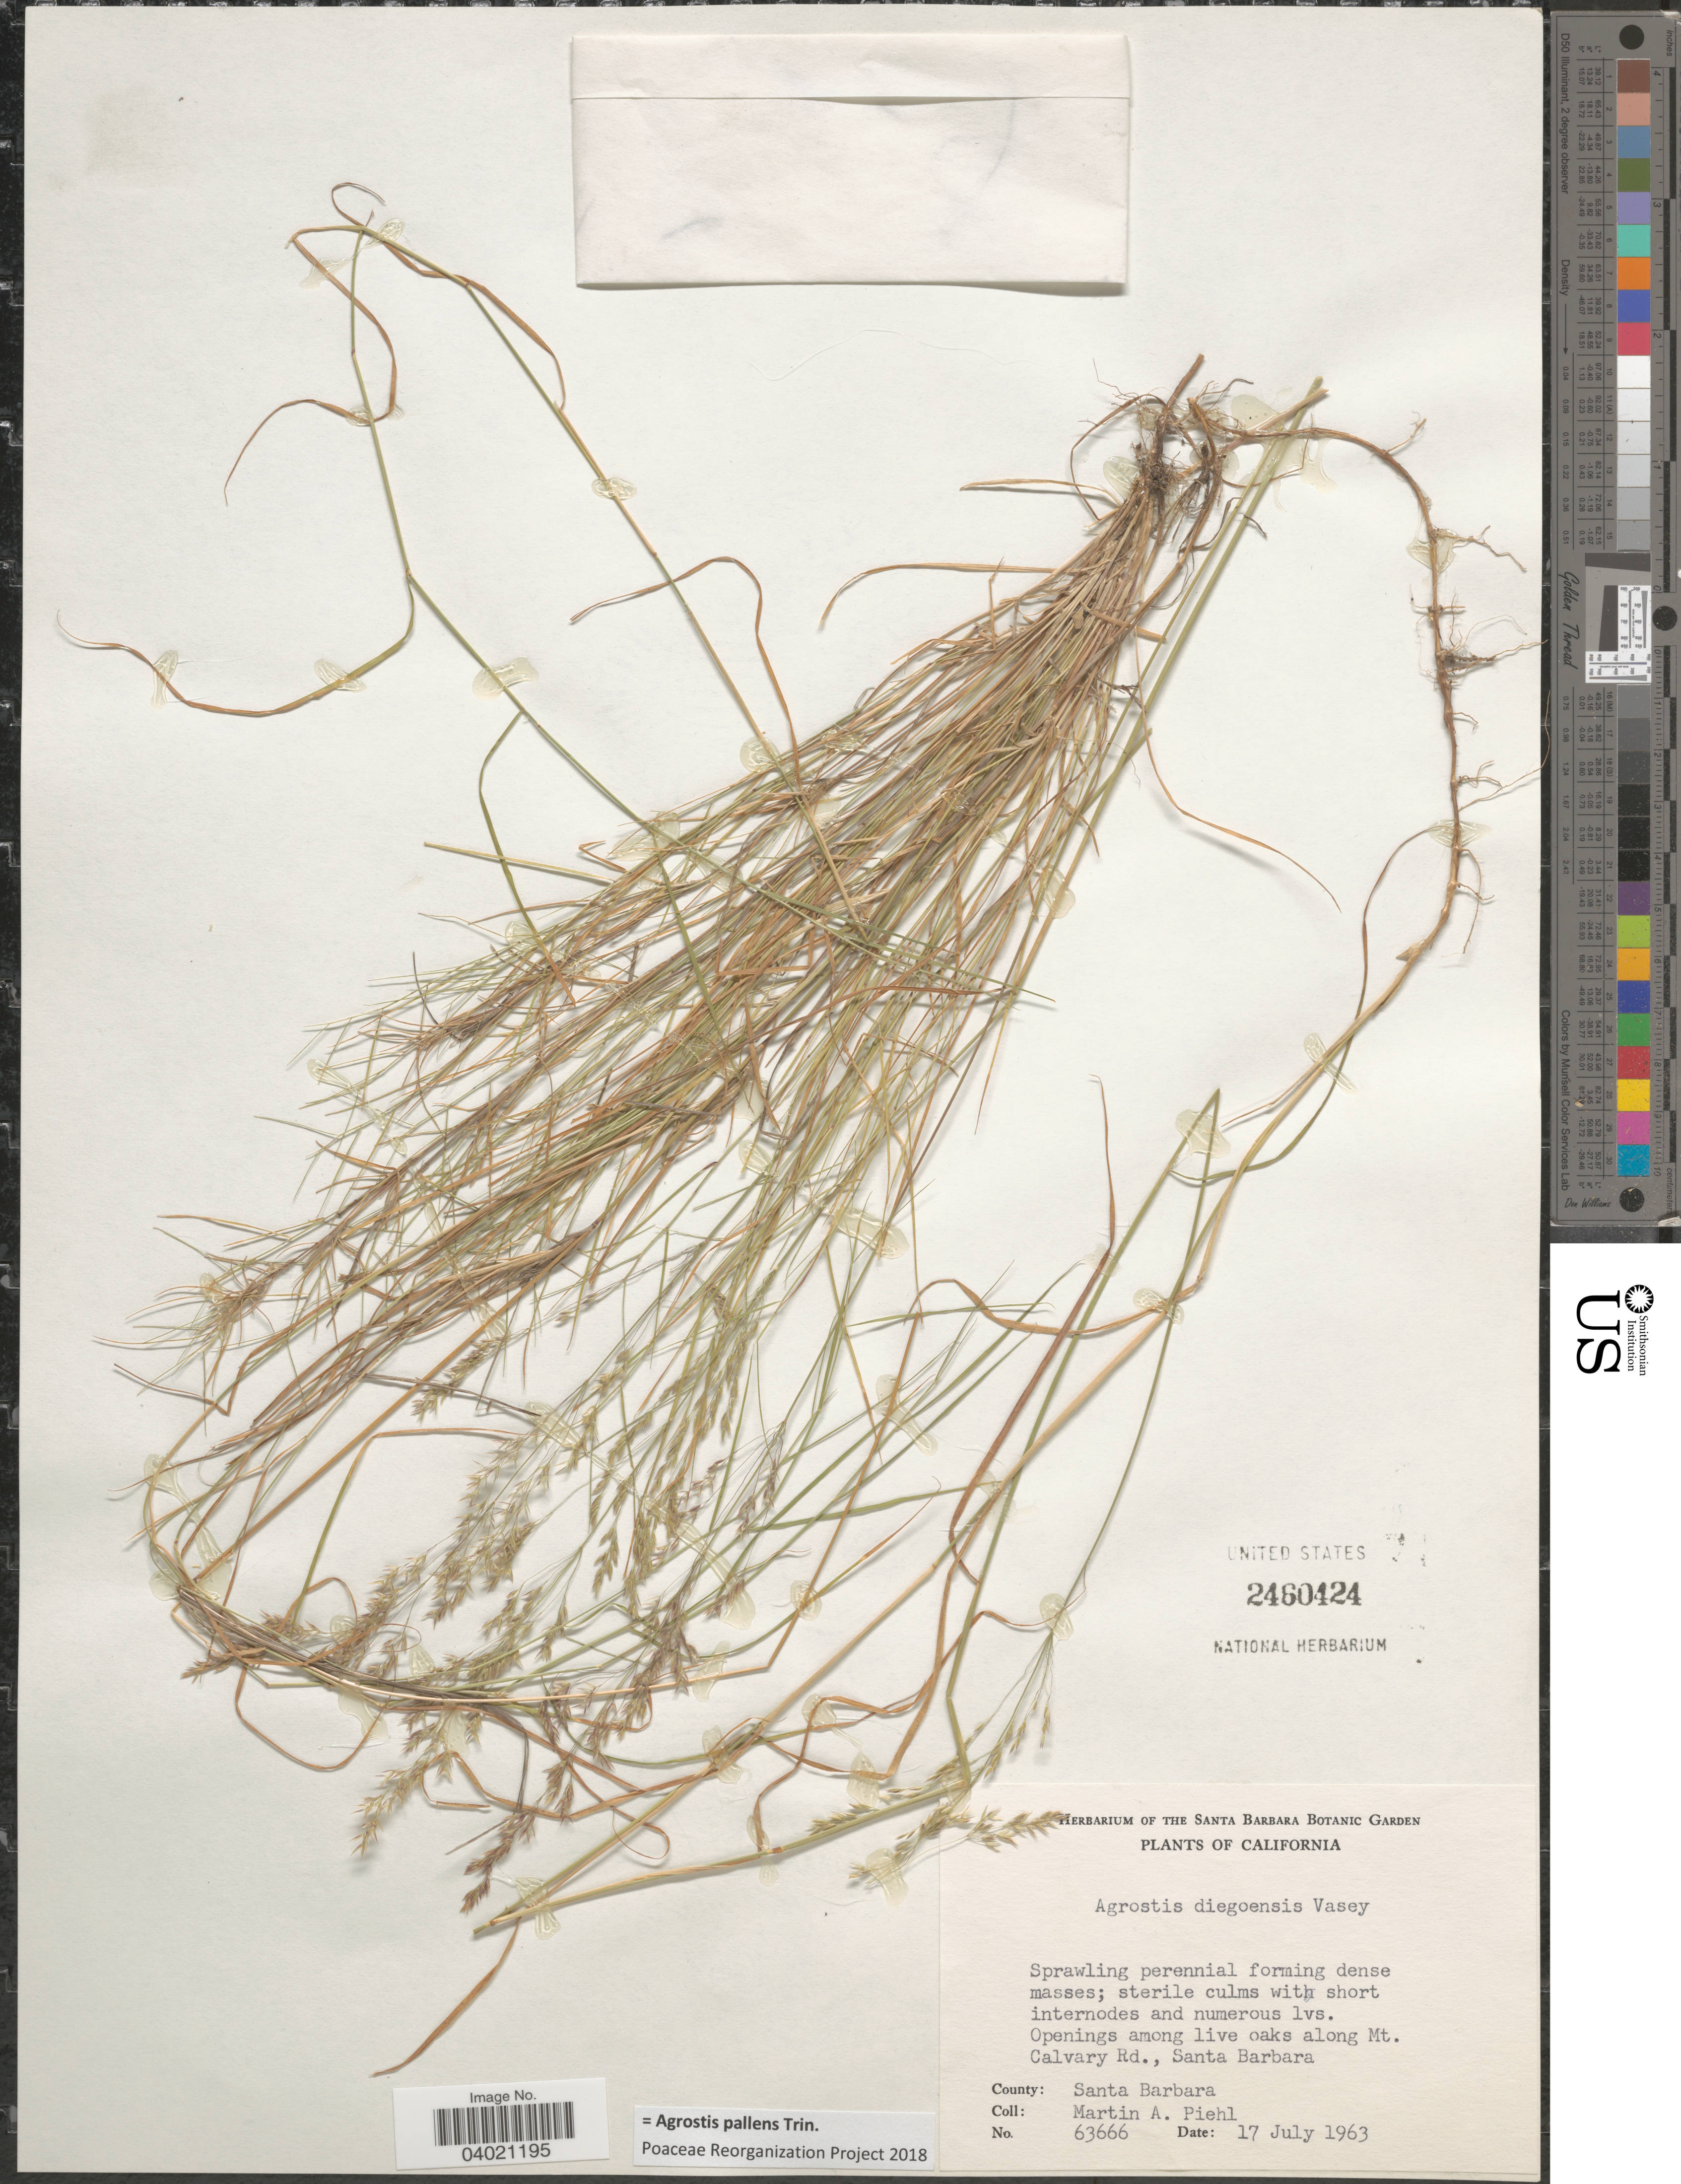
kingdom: Plantae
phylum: Tracheophyta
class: Liliopsida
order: Poales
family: Poaceae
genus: Agrostis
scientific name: Agrostis pallens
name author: Trin.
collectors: M. Piehl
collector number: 63666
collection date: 1963-07-17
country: United States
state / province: California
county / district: Santa Barbara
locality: Oaks along Mt. Calvary Rd., Santa Barbara. County: Santa Barbara.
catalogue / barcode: US 2460424